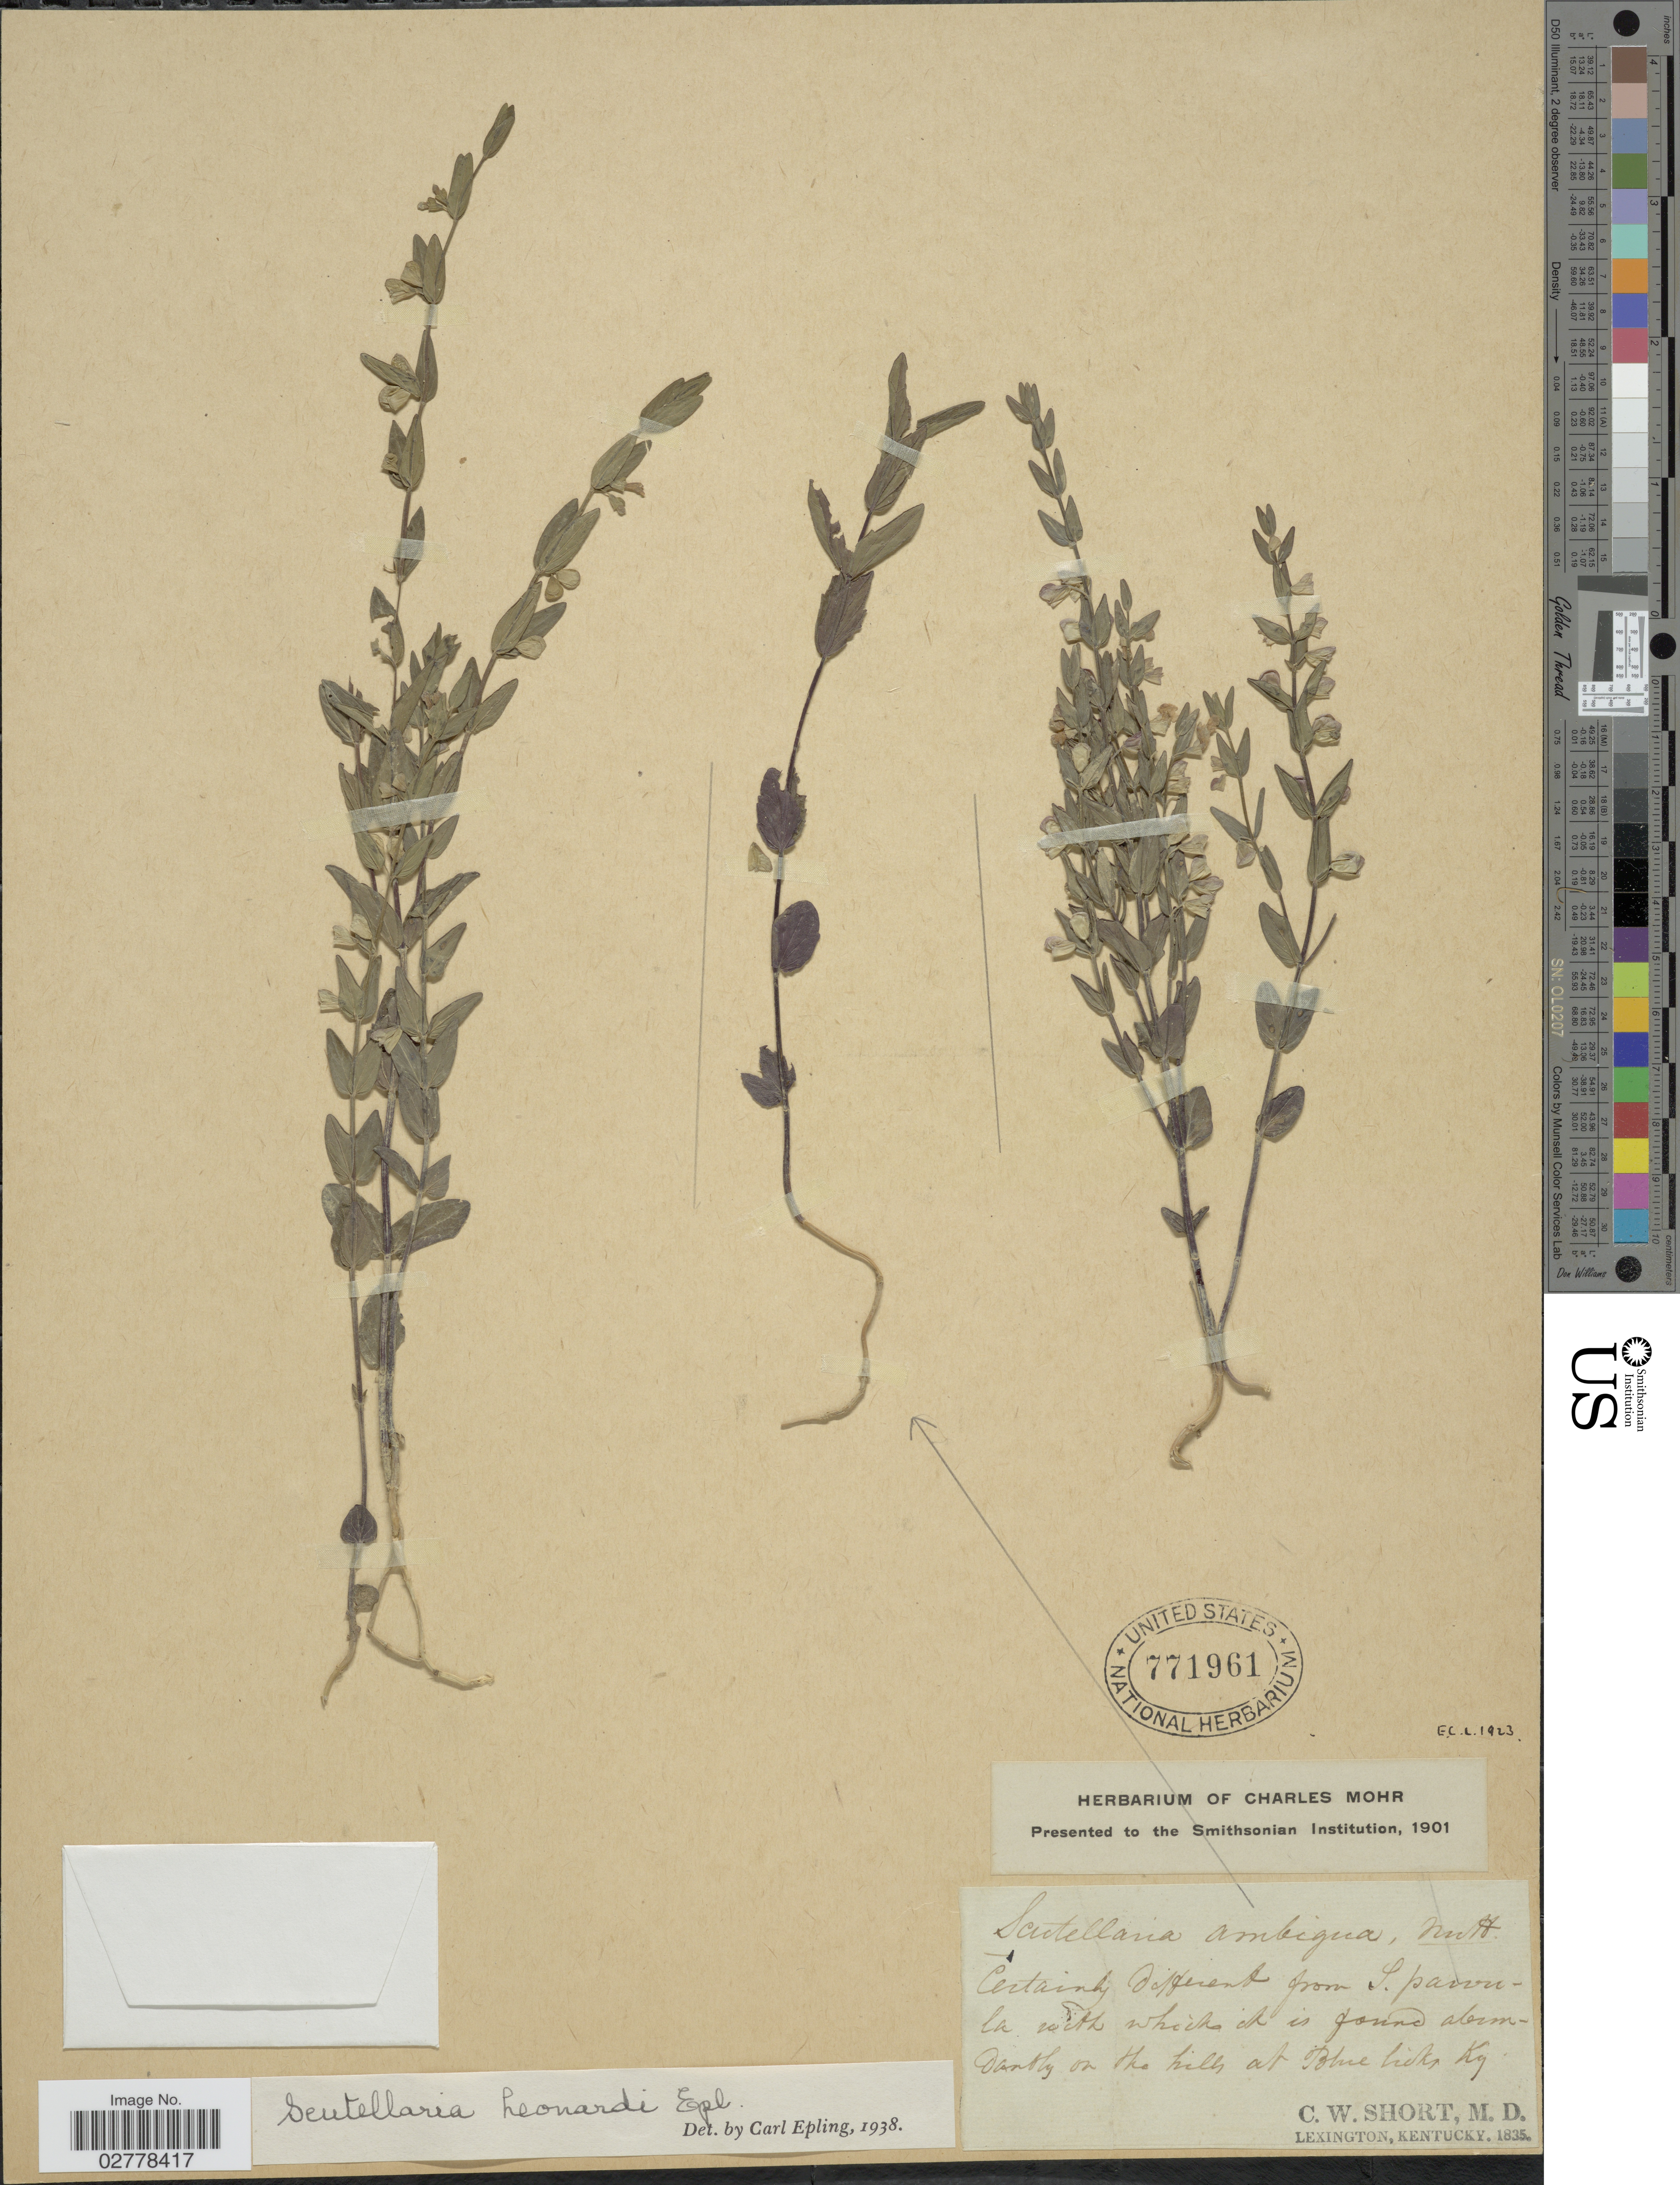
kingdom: Plantae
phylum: Tracheophyta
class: Magnoliopsida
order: Lamiales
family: Lamiaceae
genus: Scutellaria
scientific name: Scutellaria leonardii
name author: Epling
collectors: C. W. Short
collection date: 1835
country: United States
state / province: Kentucky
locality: Abundantly on the hills at Blue Lake.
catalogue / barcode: US 771961